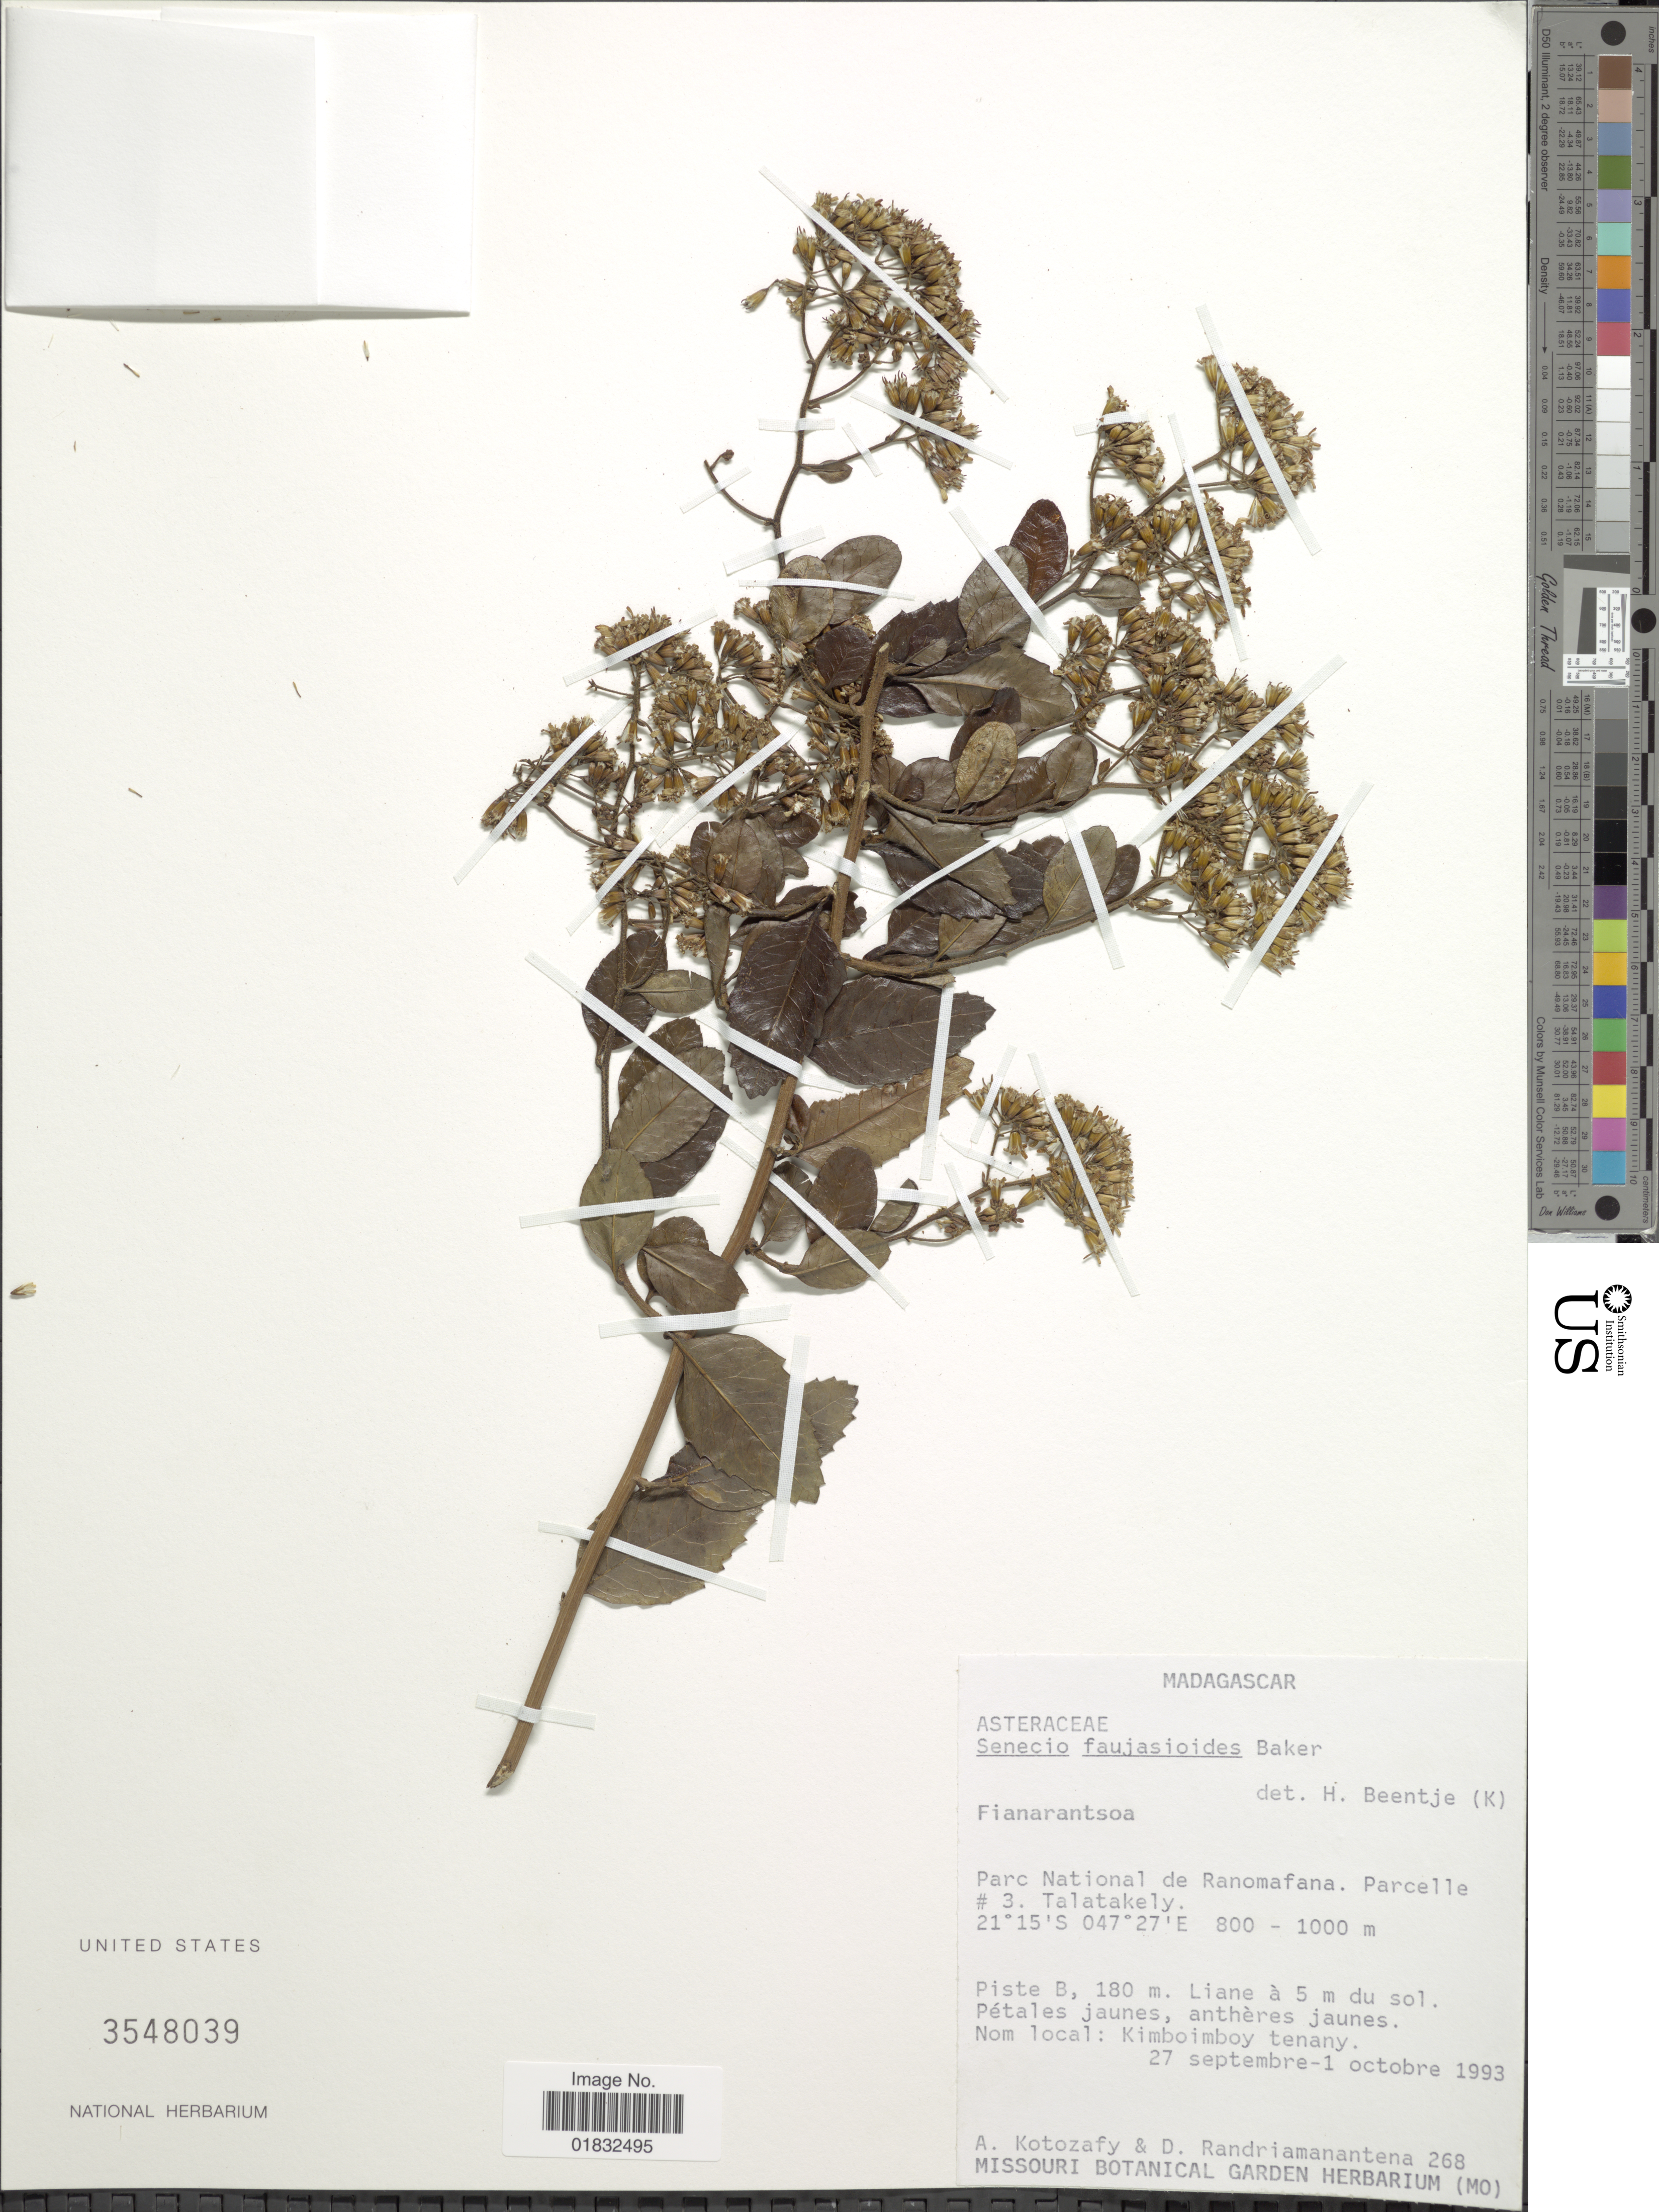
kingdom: Plantae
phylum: Tracheophyta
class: Magnoliopsida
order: Asterales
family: Asteraceae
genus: Hubertia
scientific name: Hubertia faujasioides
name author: (Baker) C. Jeffrey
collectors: A. Kotozafy & D. Randriamanantena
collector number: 268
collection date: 1993-09-27/1993-10-01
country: Madagascar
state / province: Vatovavy Fitovinany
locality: Parc National de Ranomafana. Parcelle # 3. Talatakely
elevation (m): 800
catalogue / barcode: US 3548039